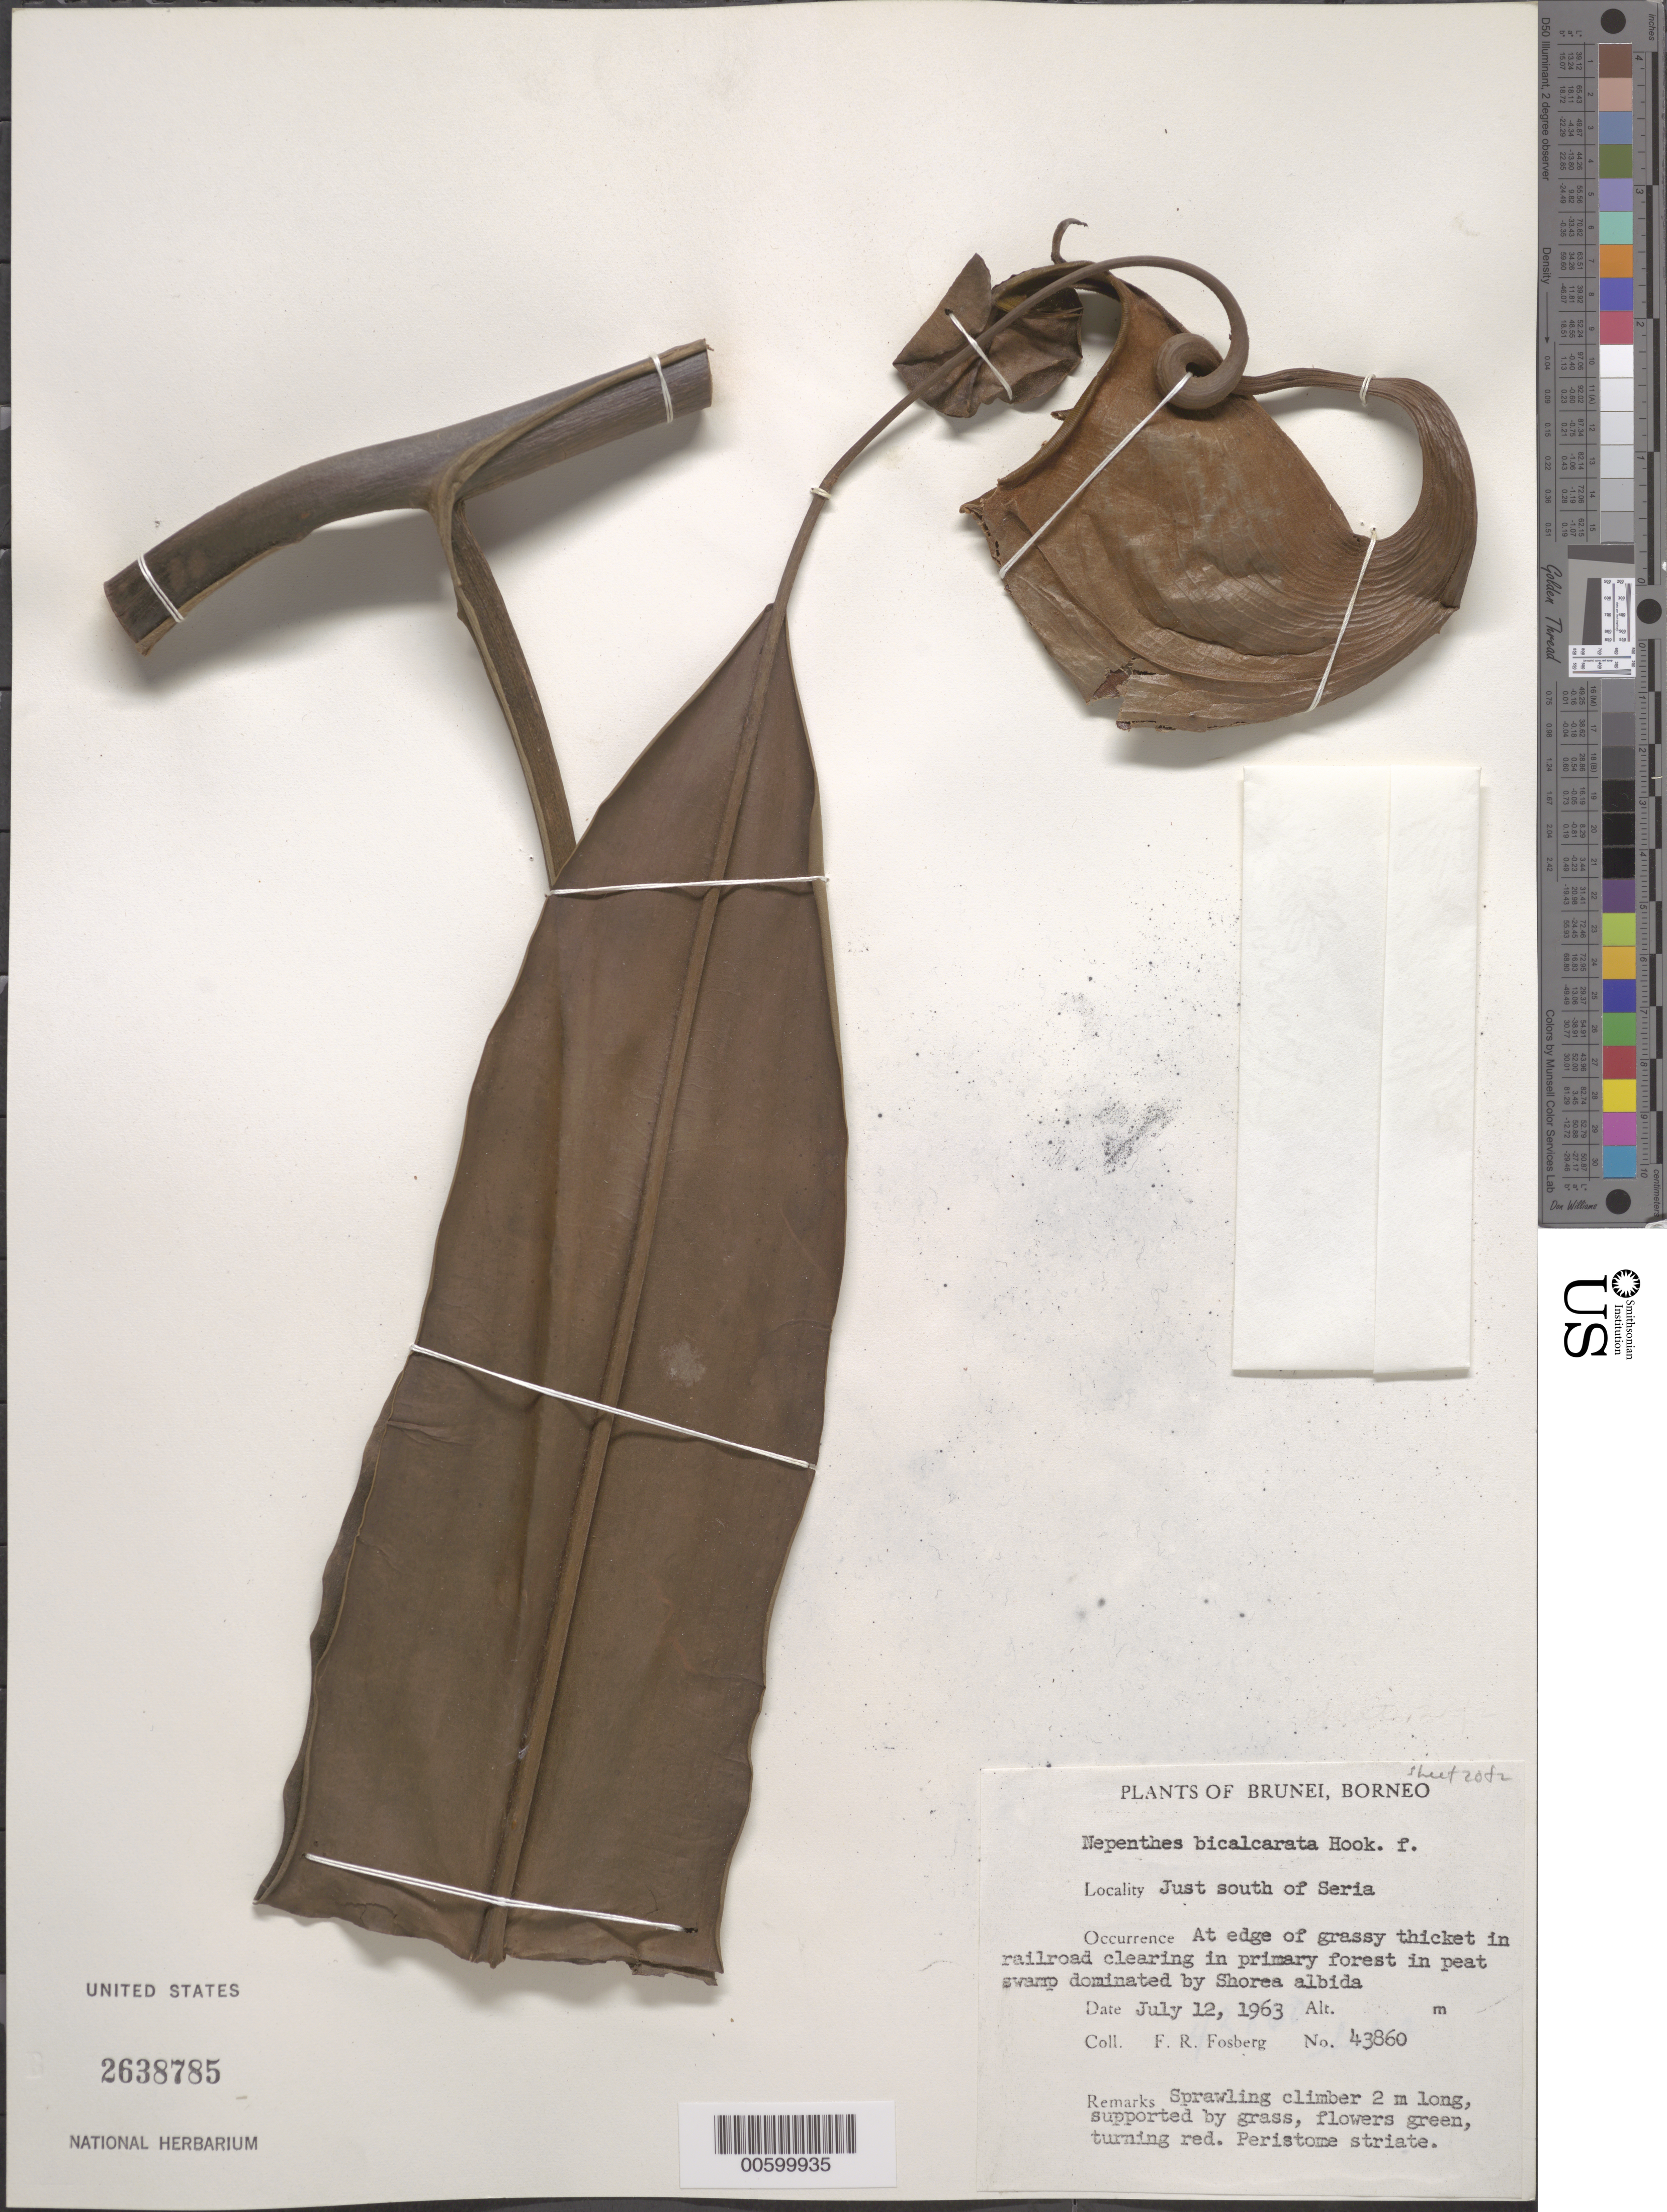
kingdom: Plantae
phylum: Tracheophyta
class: Magnoliopsida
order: Caryophyllales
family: Nepenthaceae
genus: Nepenthes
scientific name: Nepenthes bicalcarata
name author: Hook. f.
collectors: F. R. Fosberg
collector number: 43860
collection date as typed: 12 Jul 1963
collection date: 1963-07-12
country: Malaysia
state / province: Sarawak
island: Borneo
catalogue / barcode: US 2638785